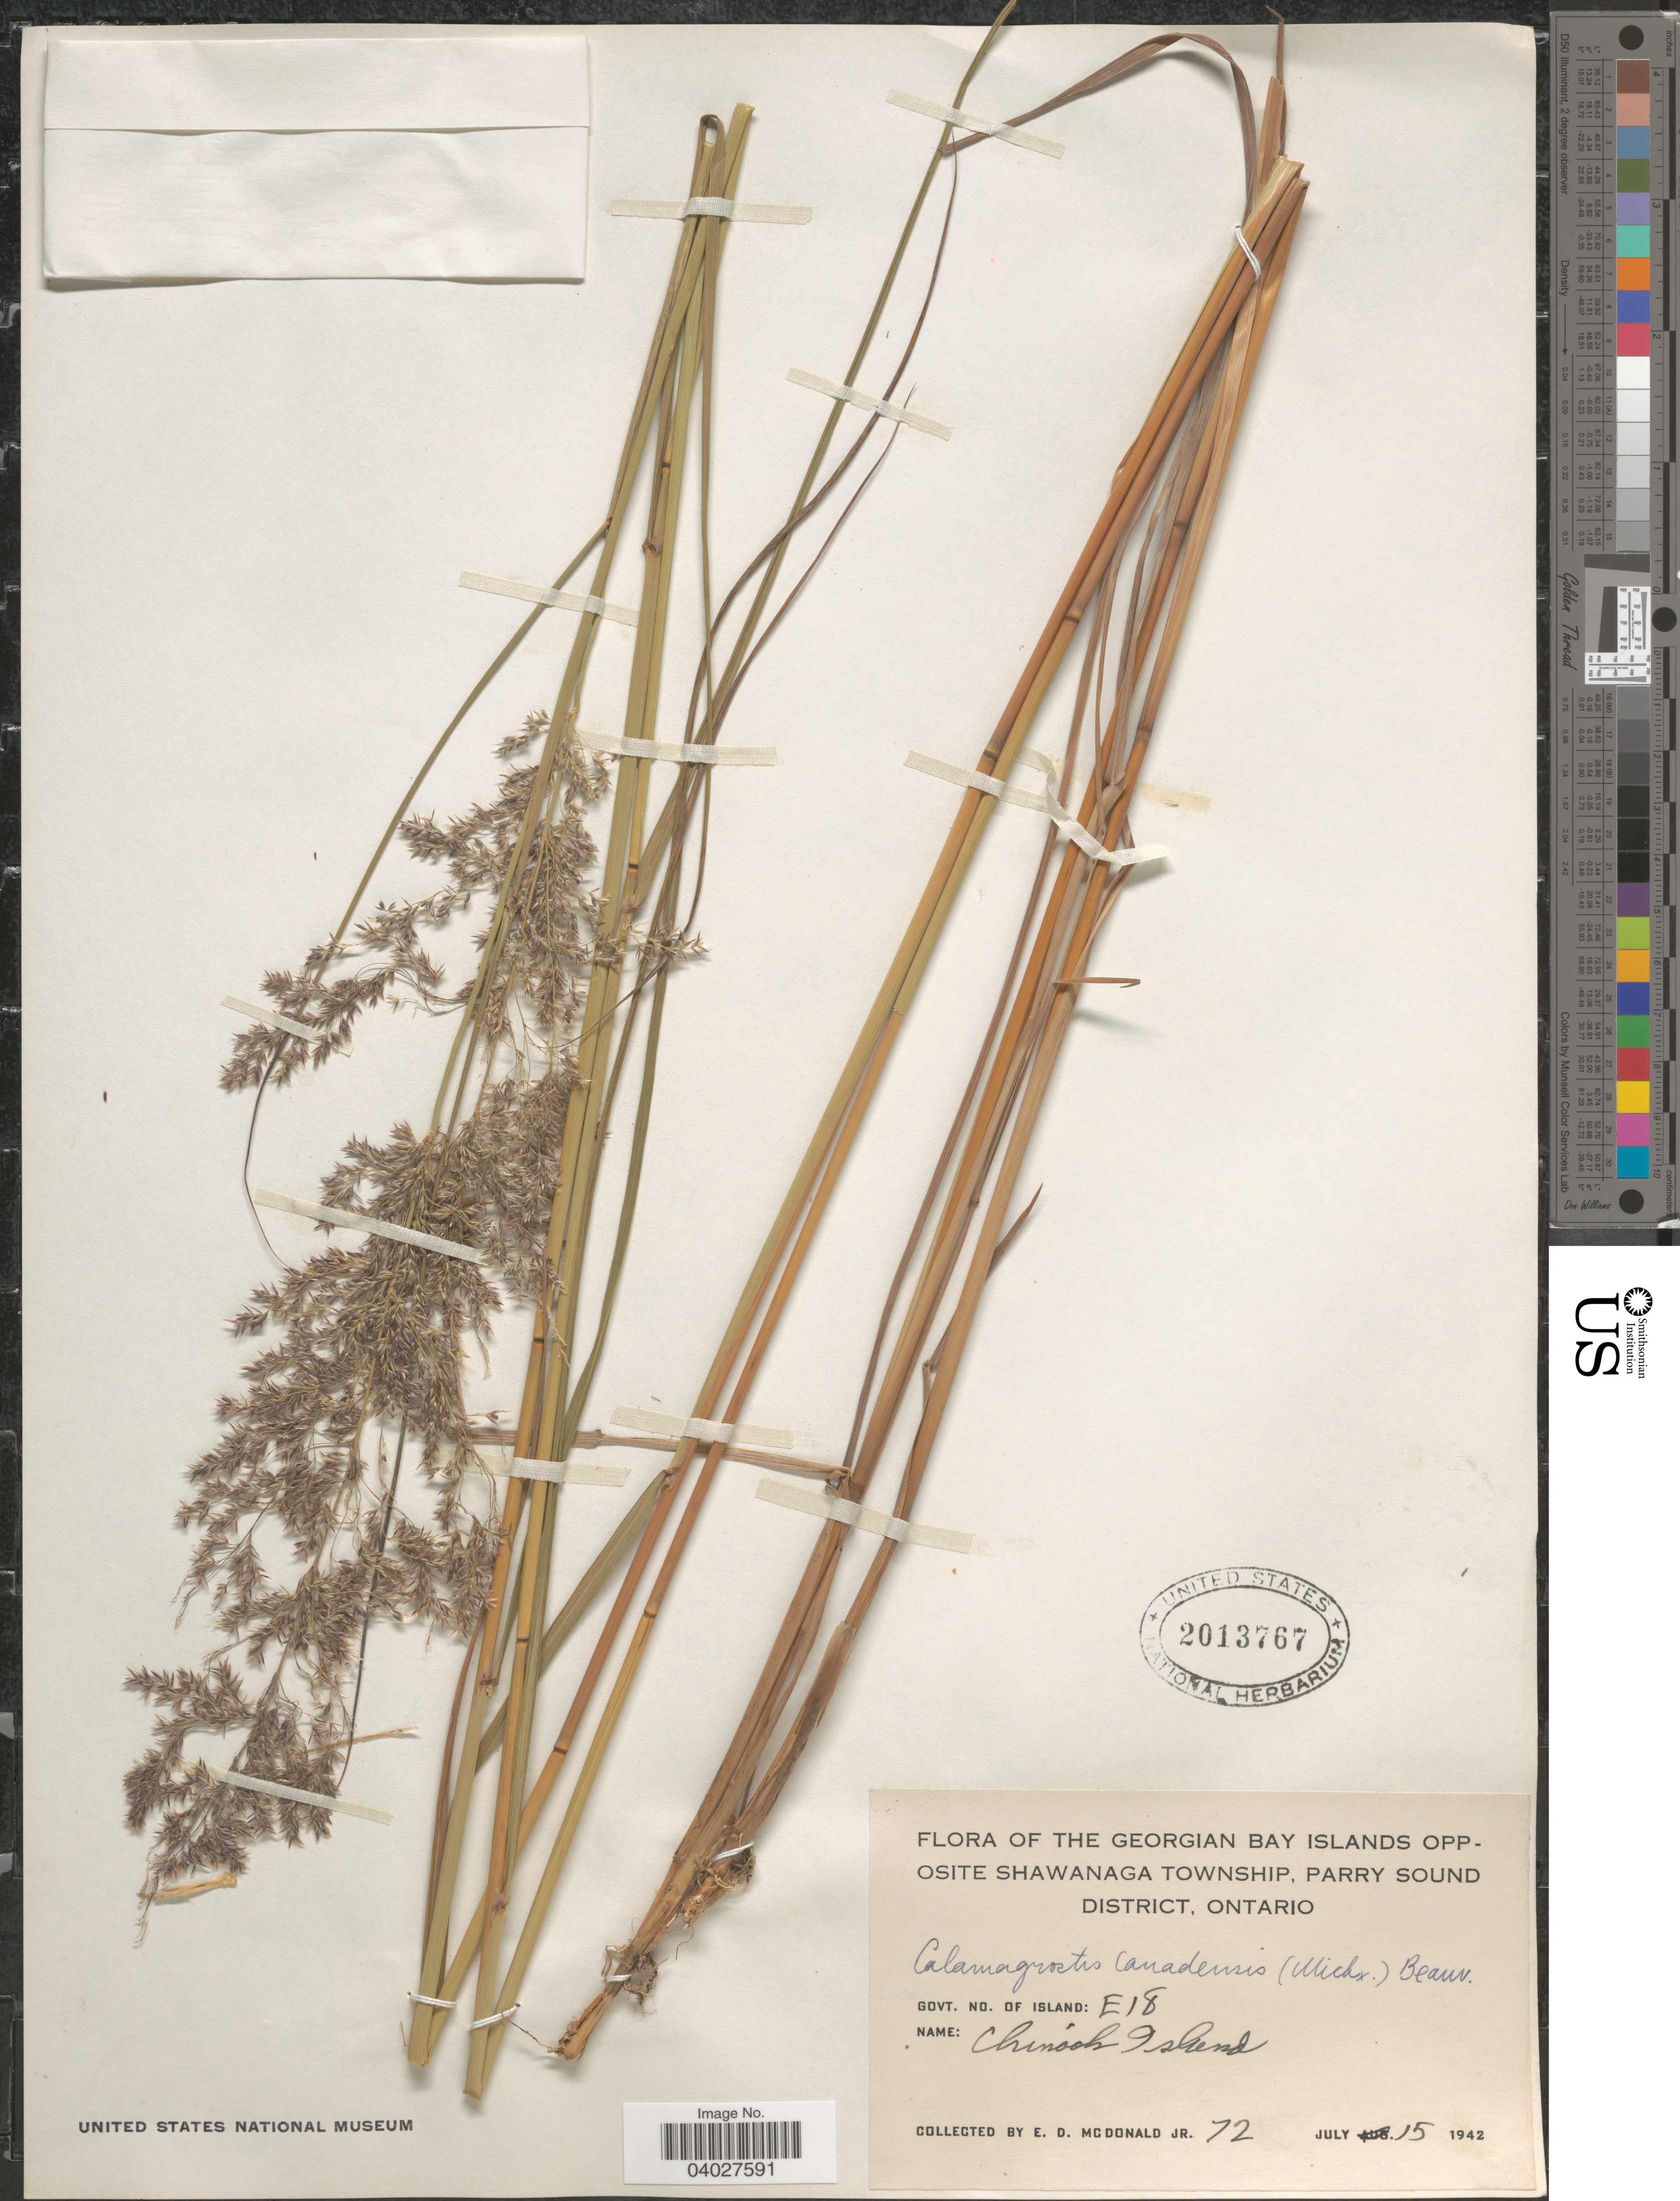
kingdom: Plantae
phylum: Tracheophyta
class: Liliopsida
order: Poales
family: Poaceae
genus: Calamagrostis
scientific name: Calamagrostis canadensis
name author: (Michx.) P. Beauv.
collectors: E. D. McDonald Jr.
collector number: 72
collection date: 1942-07-15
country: Canada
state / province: Ontario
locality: Georgian Bay Islands Opposite Shawanaga Township, Parry Sound District. Govt. no. of Island: E18. Chinook Island.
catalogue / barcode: US 2013767